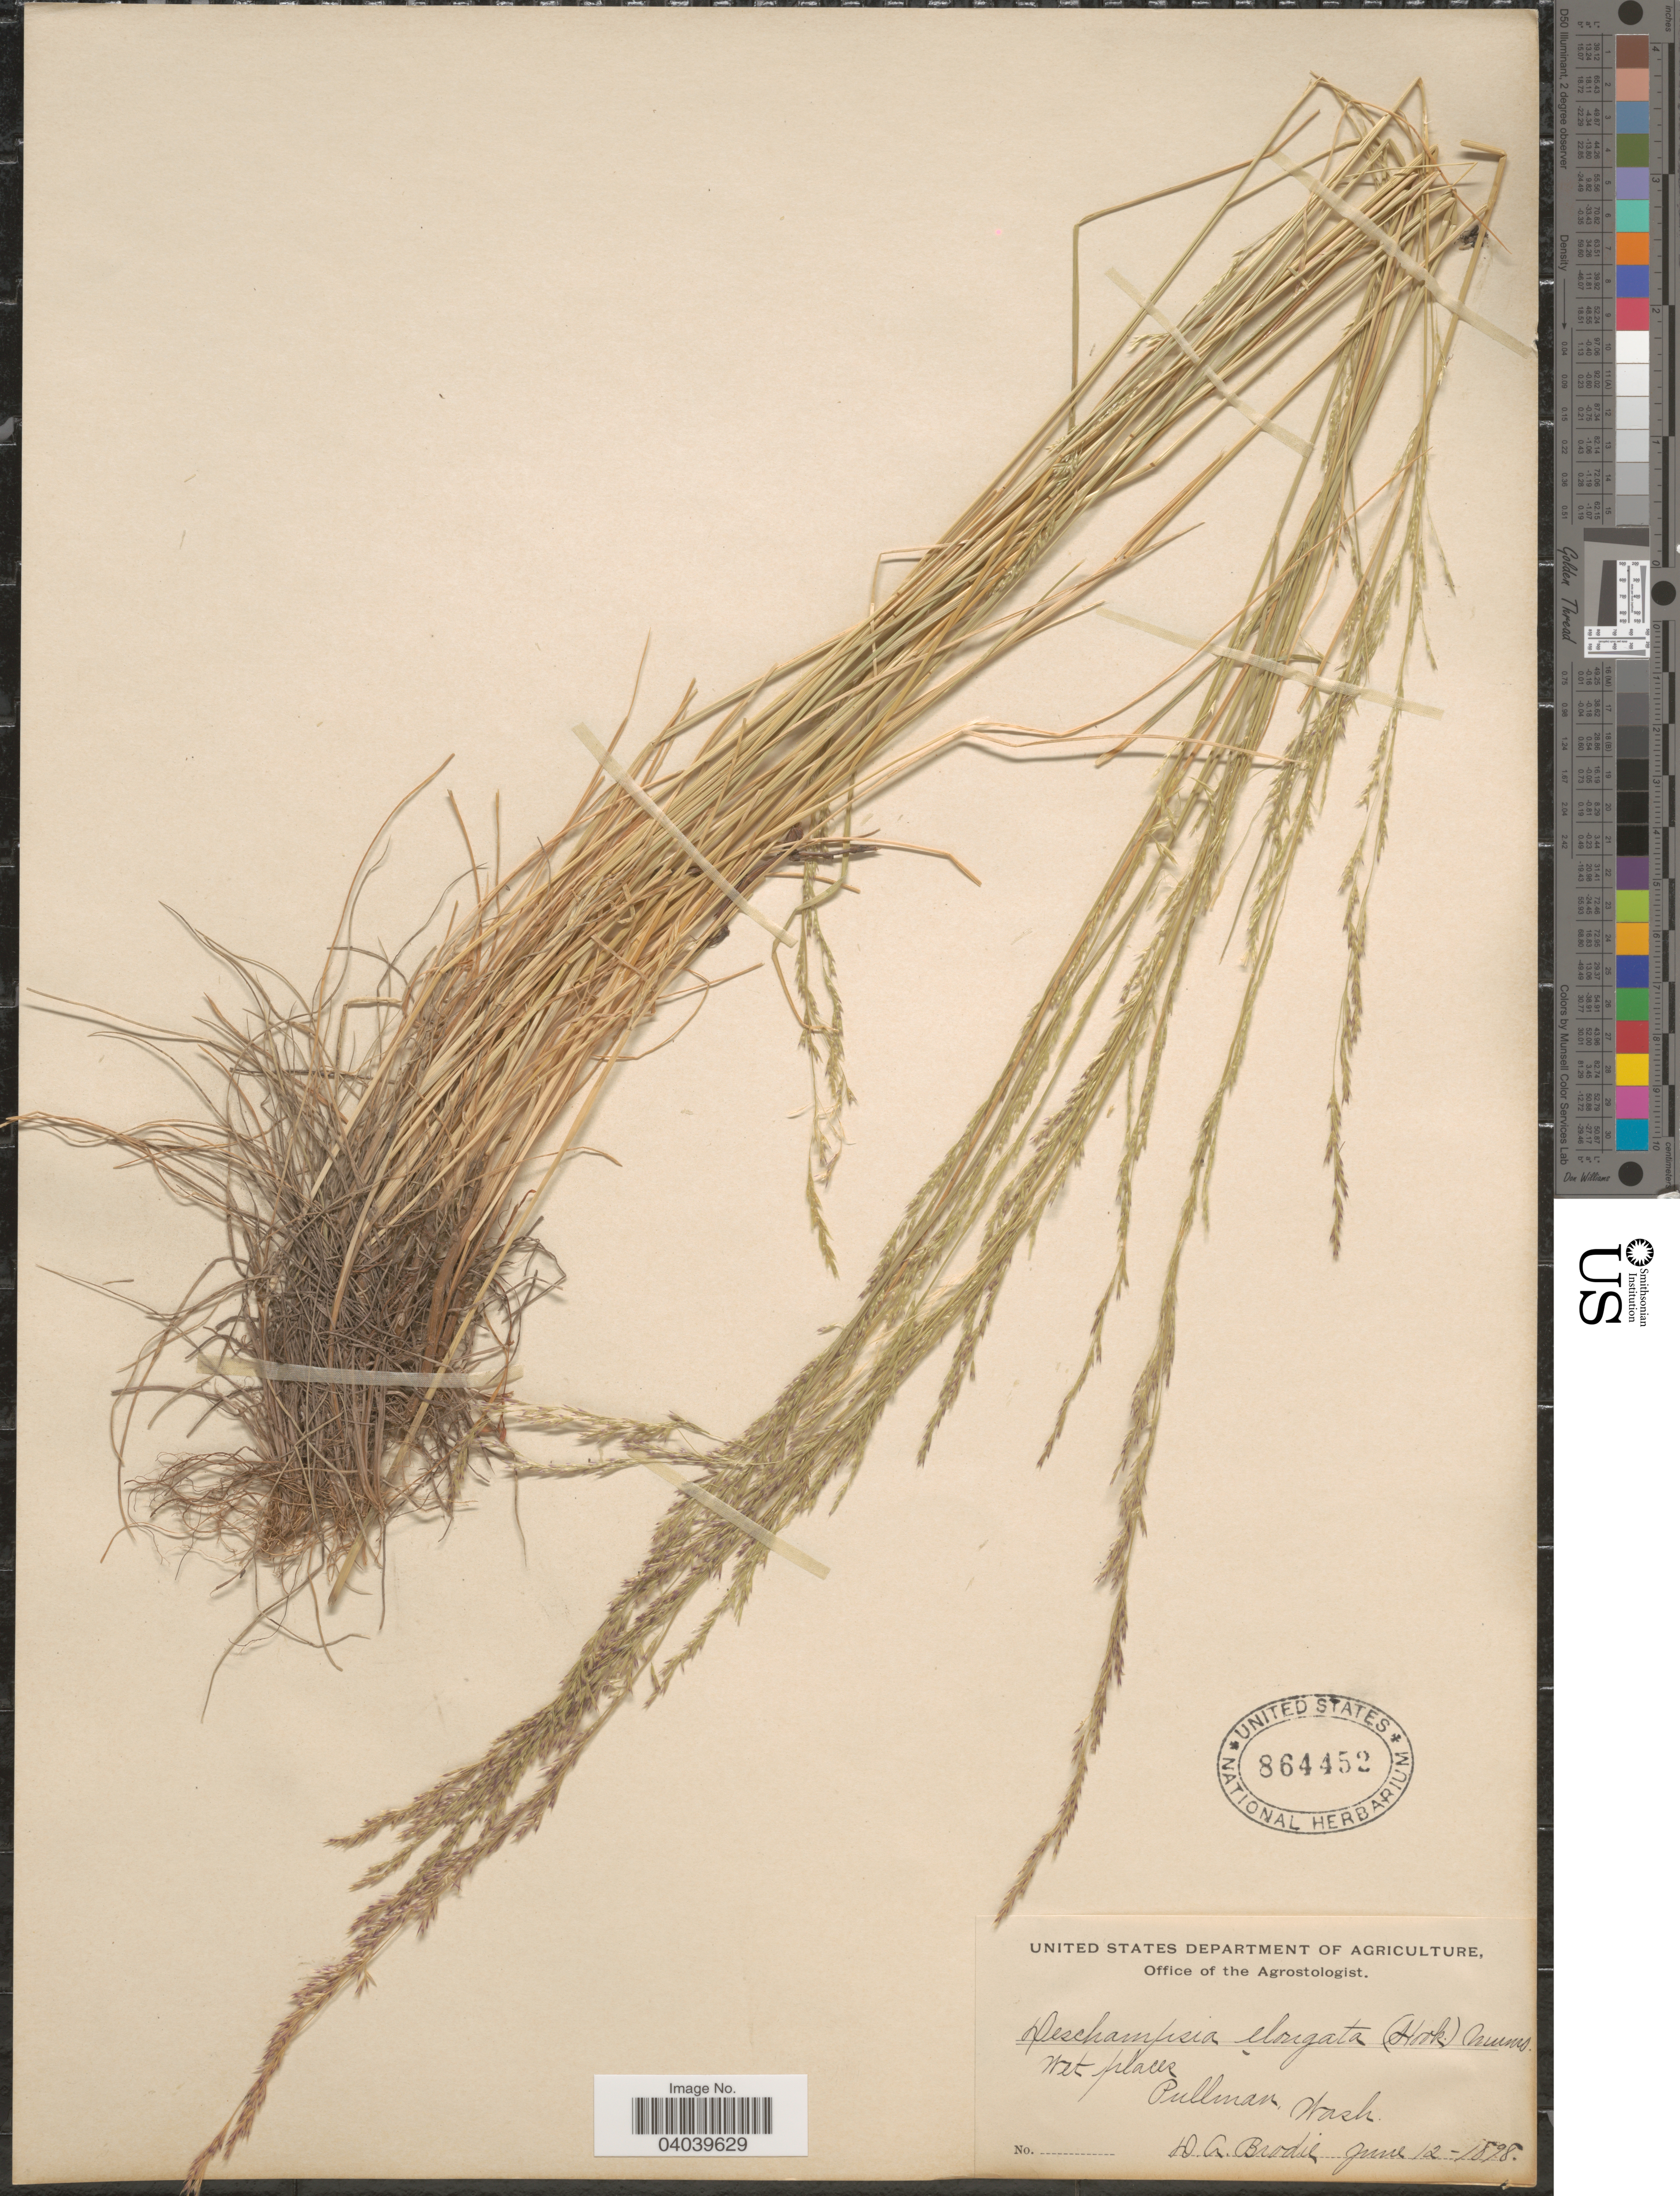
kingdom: Plantae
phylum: Tracheophyta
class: Liliopsida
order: Poales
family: Poaceae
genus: Deschampsia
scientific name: Deschampsia elongata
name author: (Hook.) Munro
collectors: D. Brodie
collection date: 1898-06-12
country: United States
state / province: Washington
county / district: Whitman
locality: Wet places, Pullman.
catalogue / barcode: US 864452